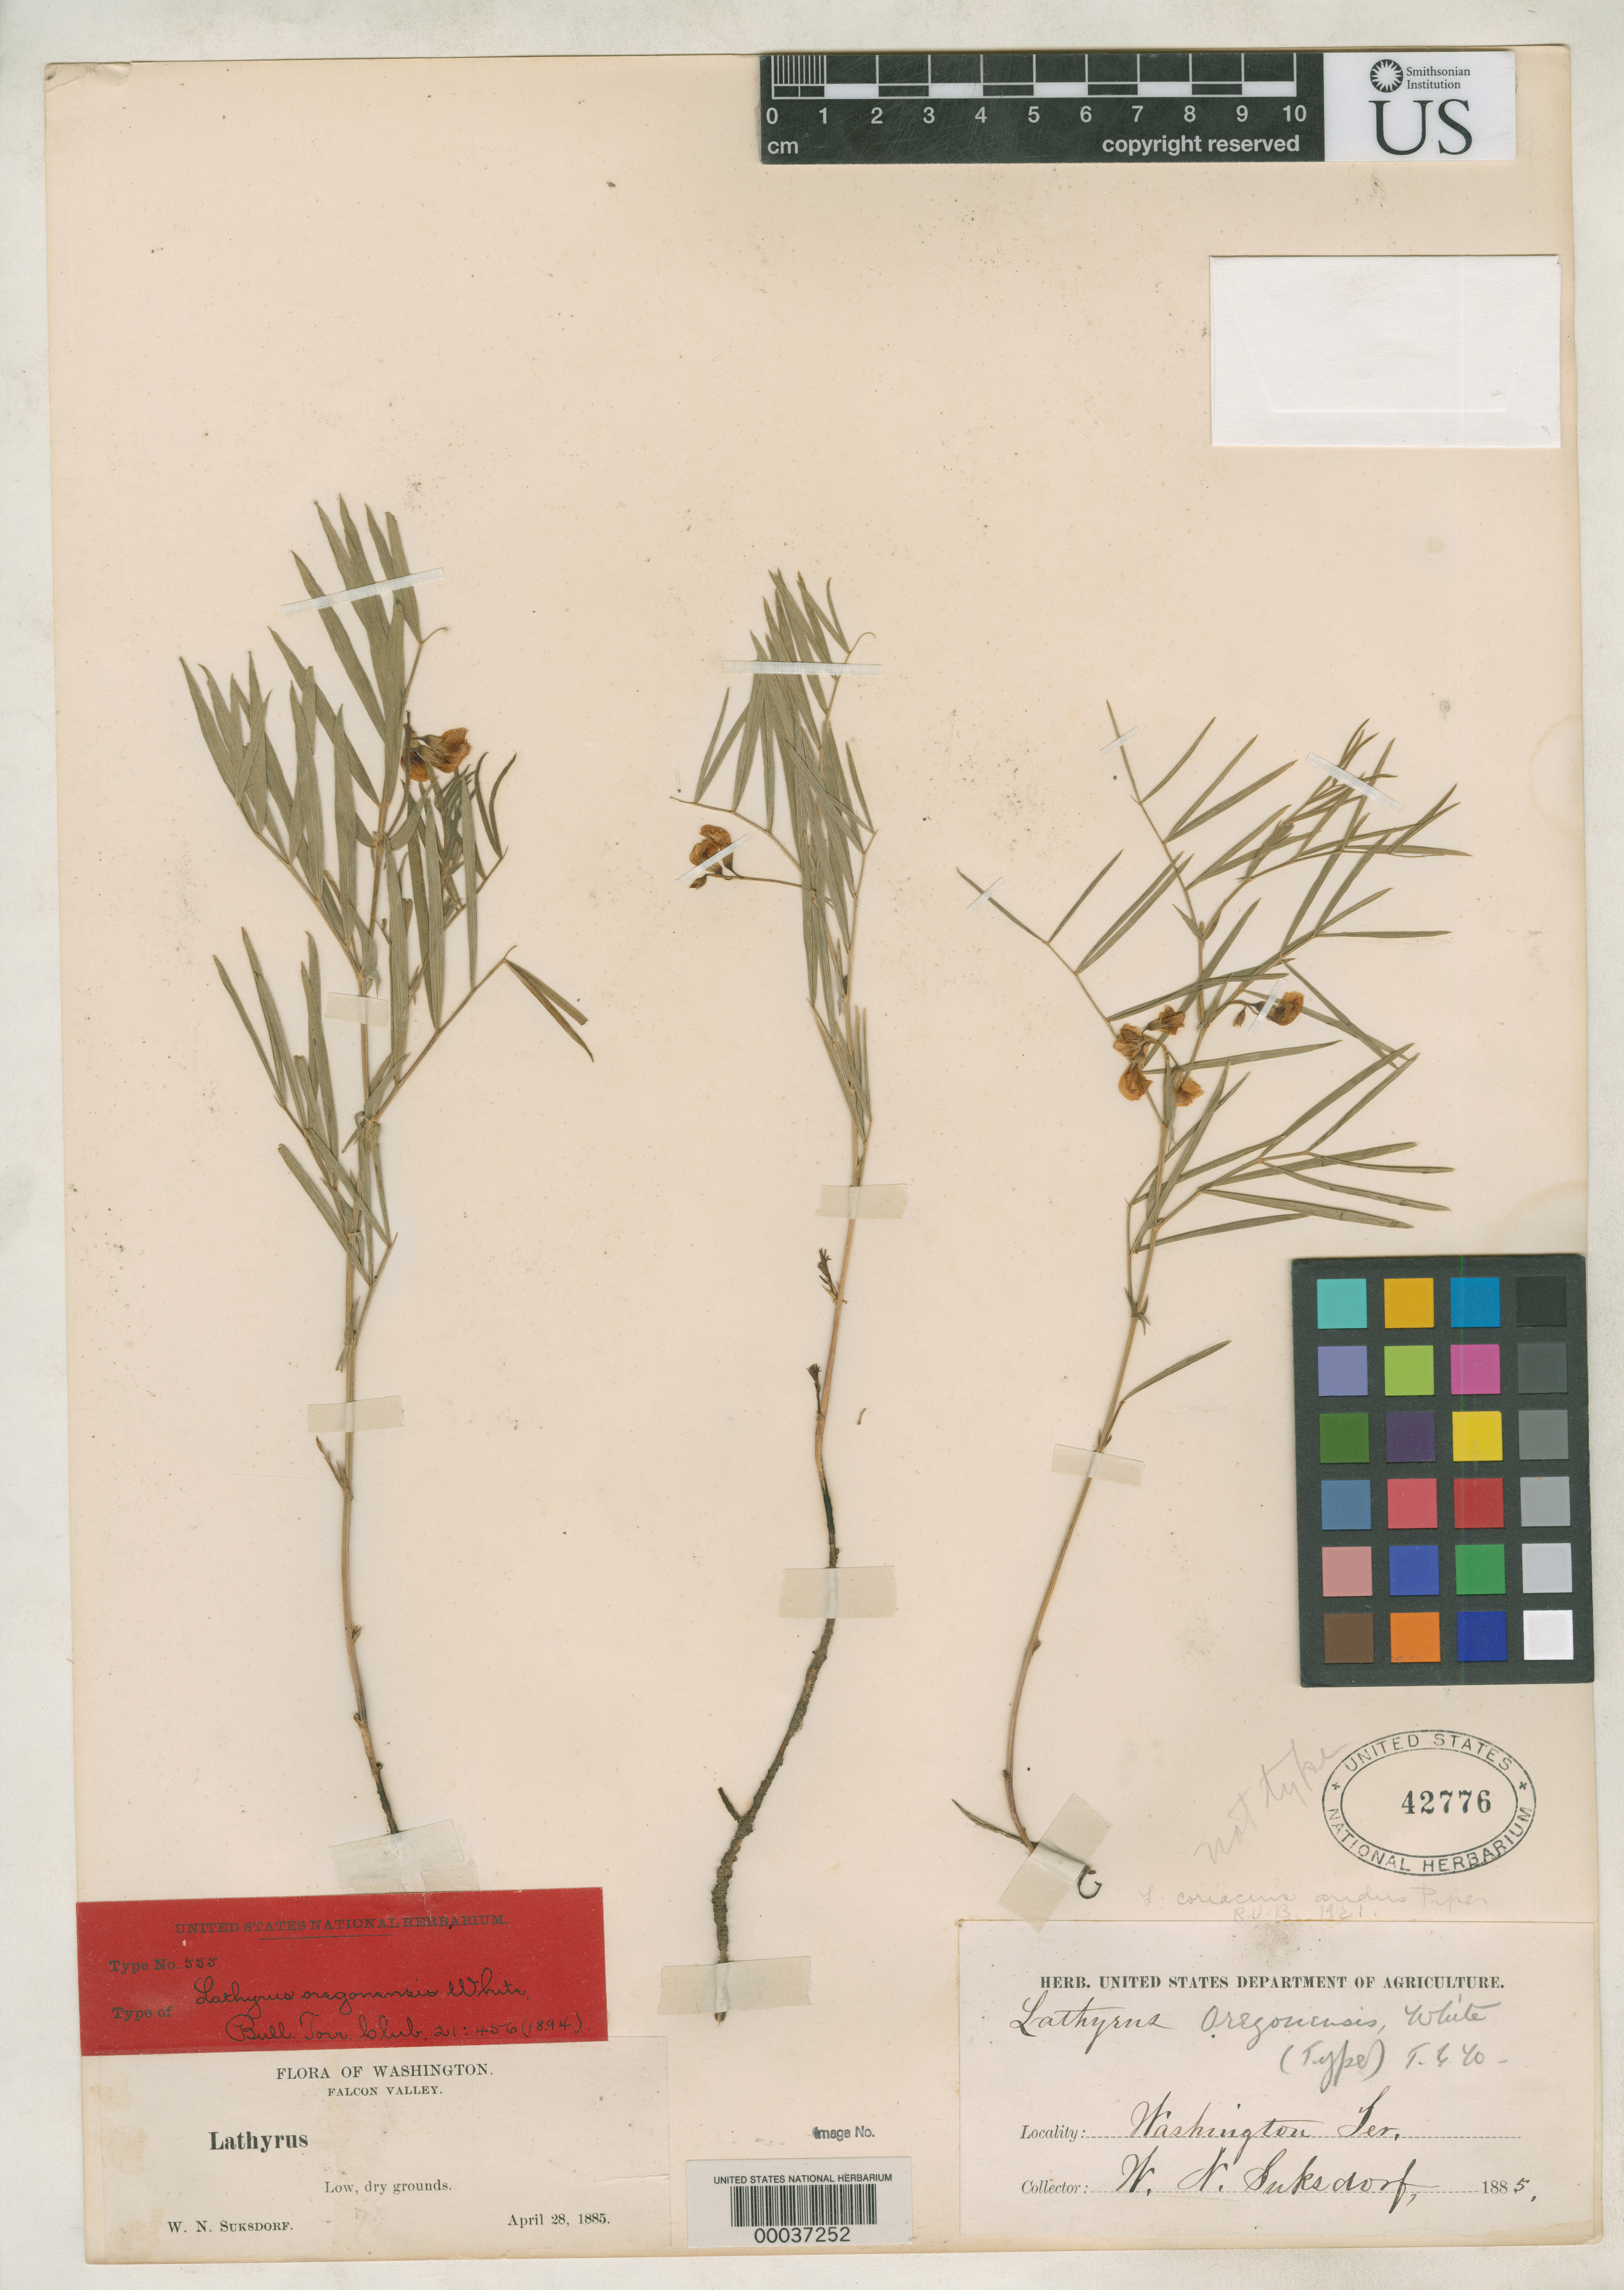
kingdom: Plantae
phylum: Tracheophyta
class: Magnoliopsida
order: Fabales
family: Fabaceae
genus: Lathyrus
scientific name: Lathyrus oregonensis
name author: T.G. White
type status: Syntype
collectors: W. N. Suksdorf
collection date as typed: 28 Apr 1885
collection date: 1885-04-28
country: United States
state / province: Washington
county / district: Klickitat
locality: Falcon Valley.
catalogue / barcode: US 42776